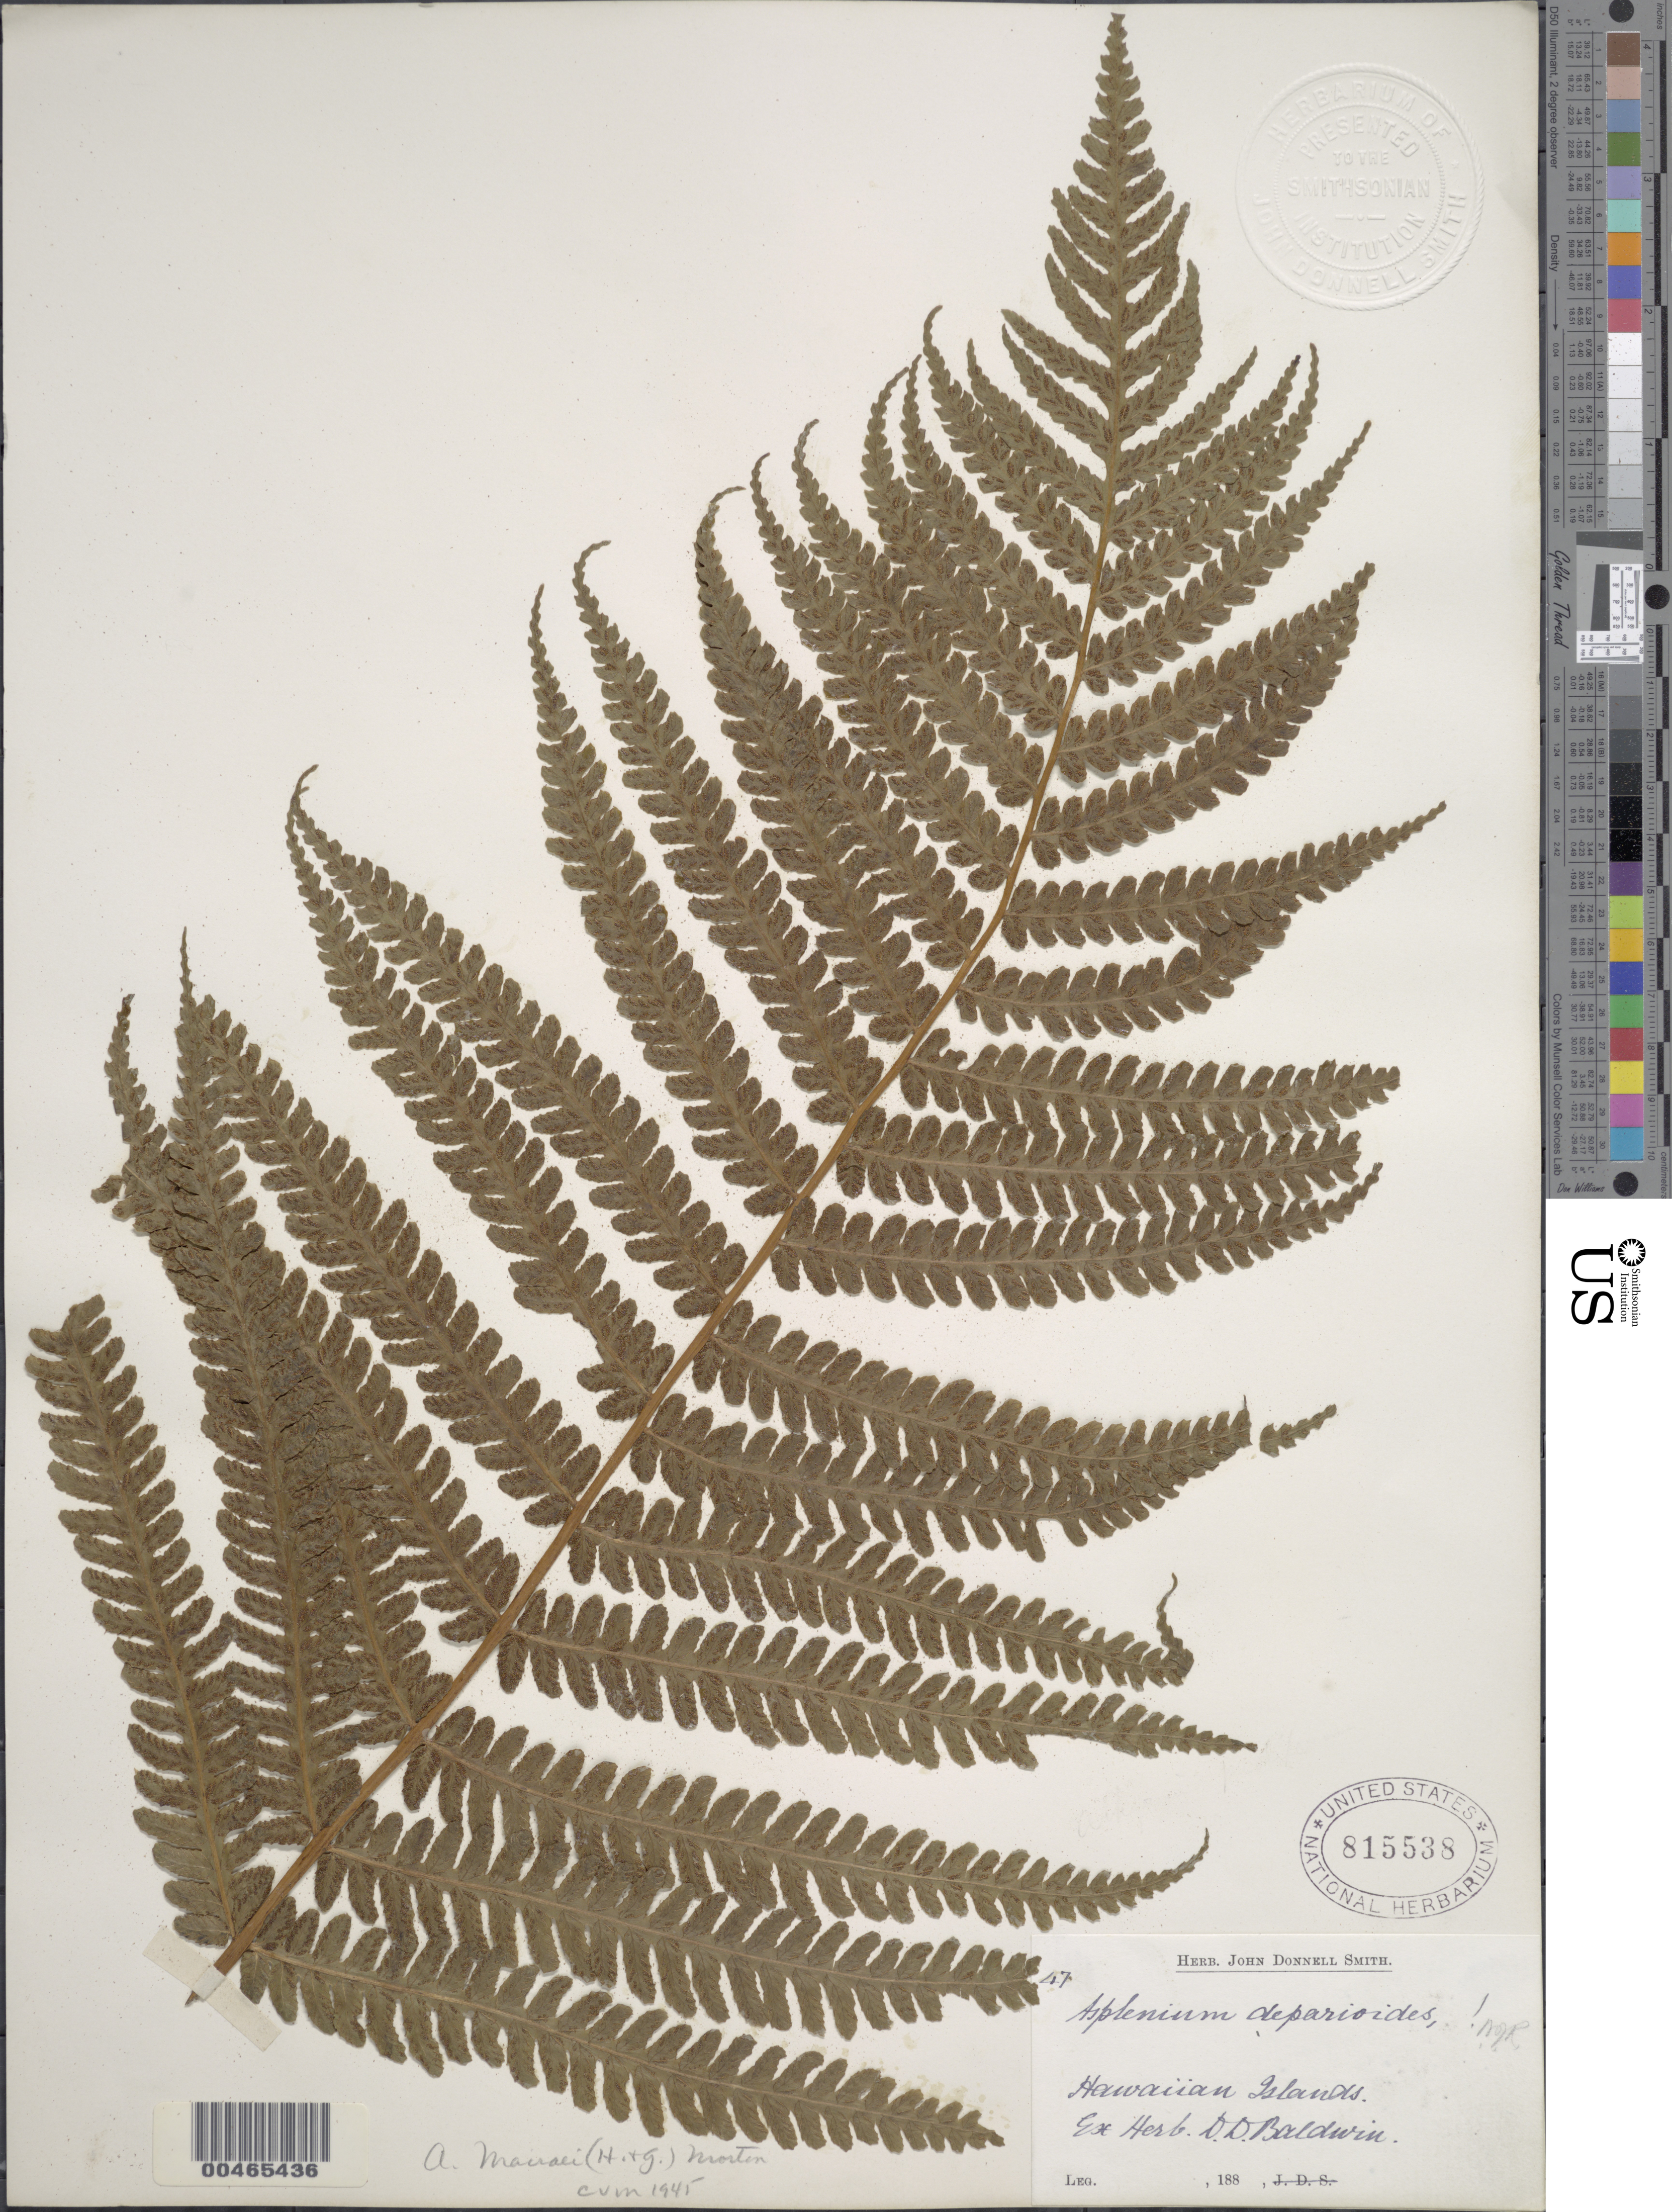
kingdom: Plantae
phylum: Tracheophyta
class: Polypodiopsida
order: Polypodiales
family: Athyriaceae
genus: Deparia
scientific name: Deparia prolifera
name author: (Kaulf.) Hook. & Grev.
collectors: D. Baldwin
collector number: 47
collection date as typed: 188-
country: United States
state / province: Hawaii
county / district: Hawaii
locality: Hawaiian Islands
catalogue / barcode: US 815538